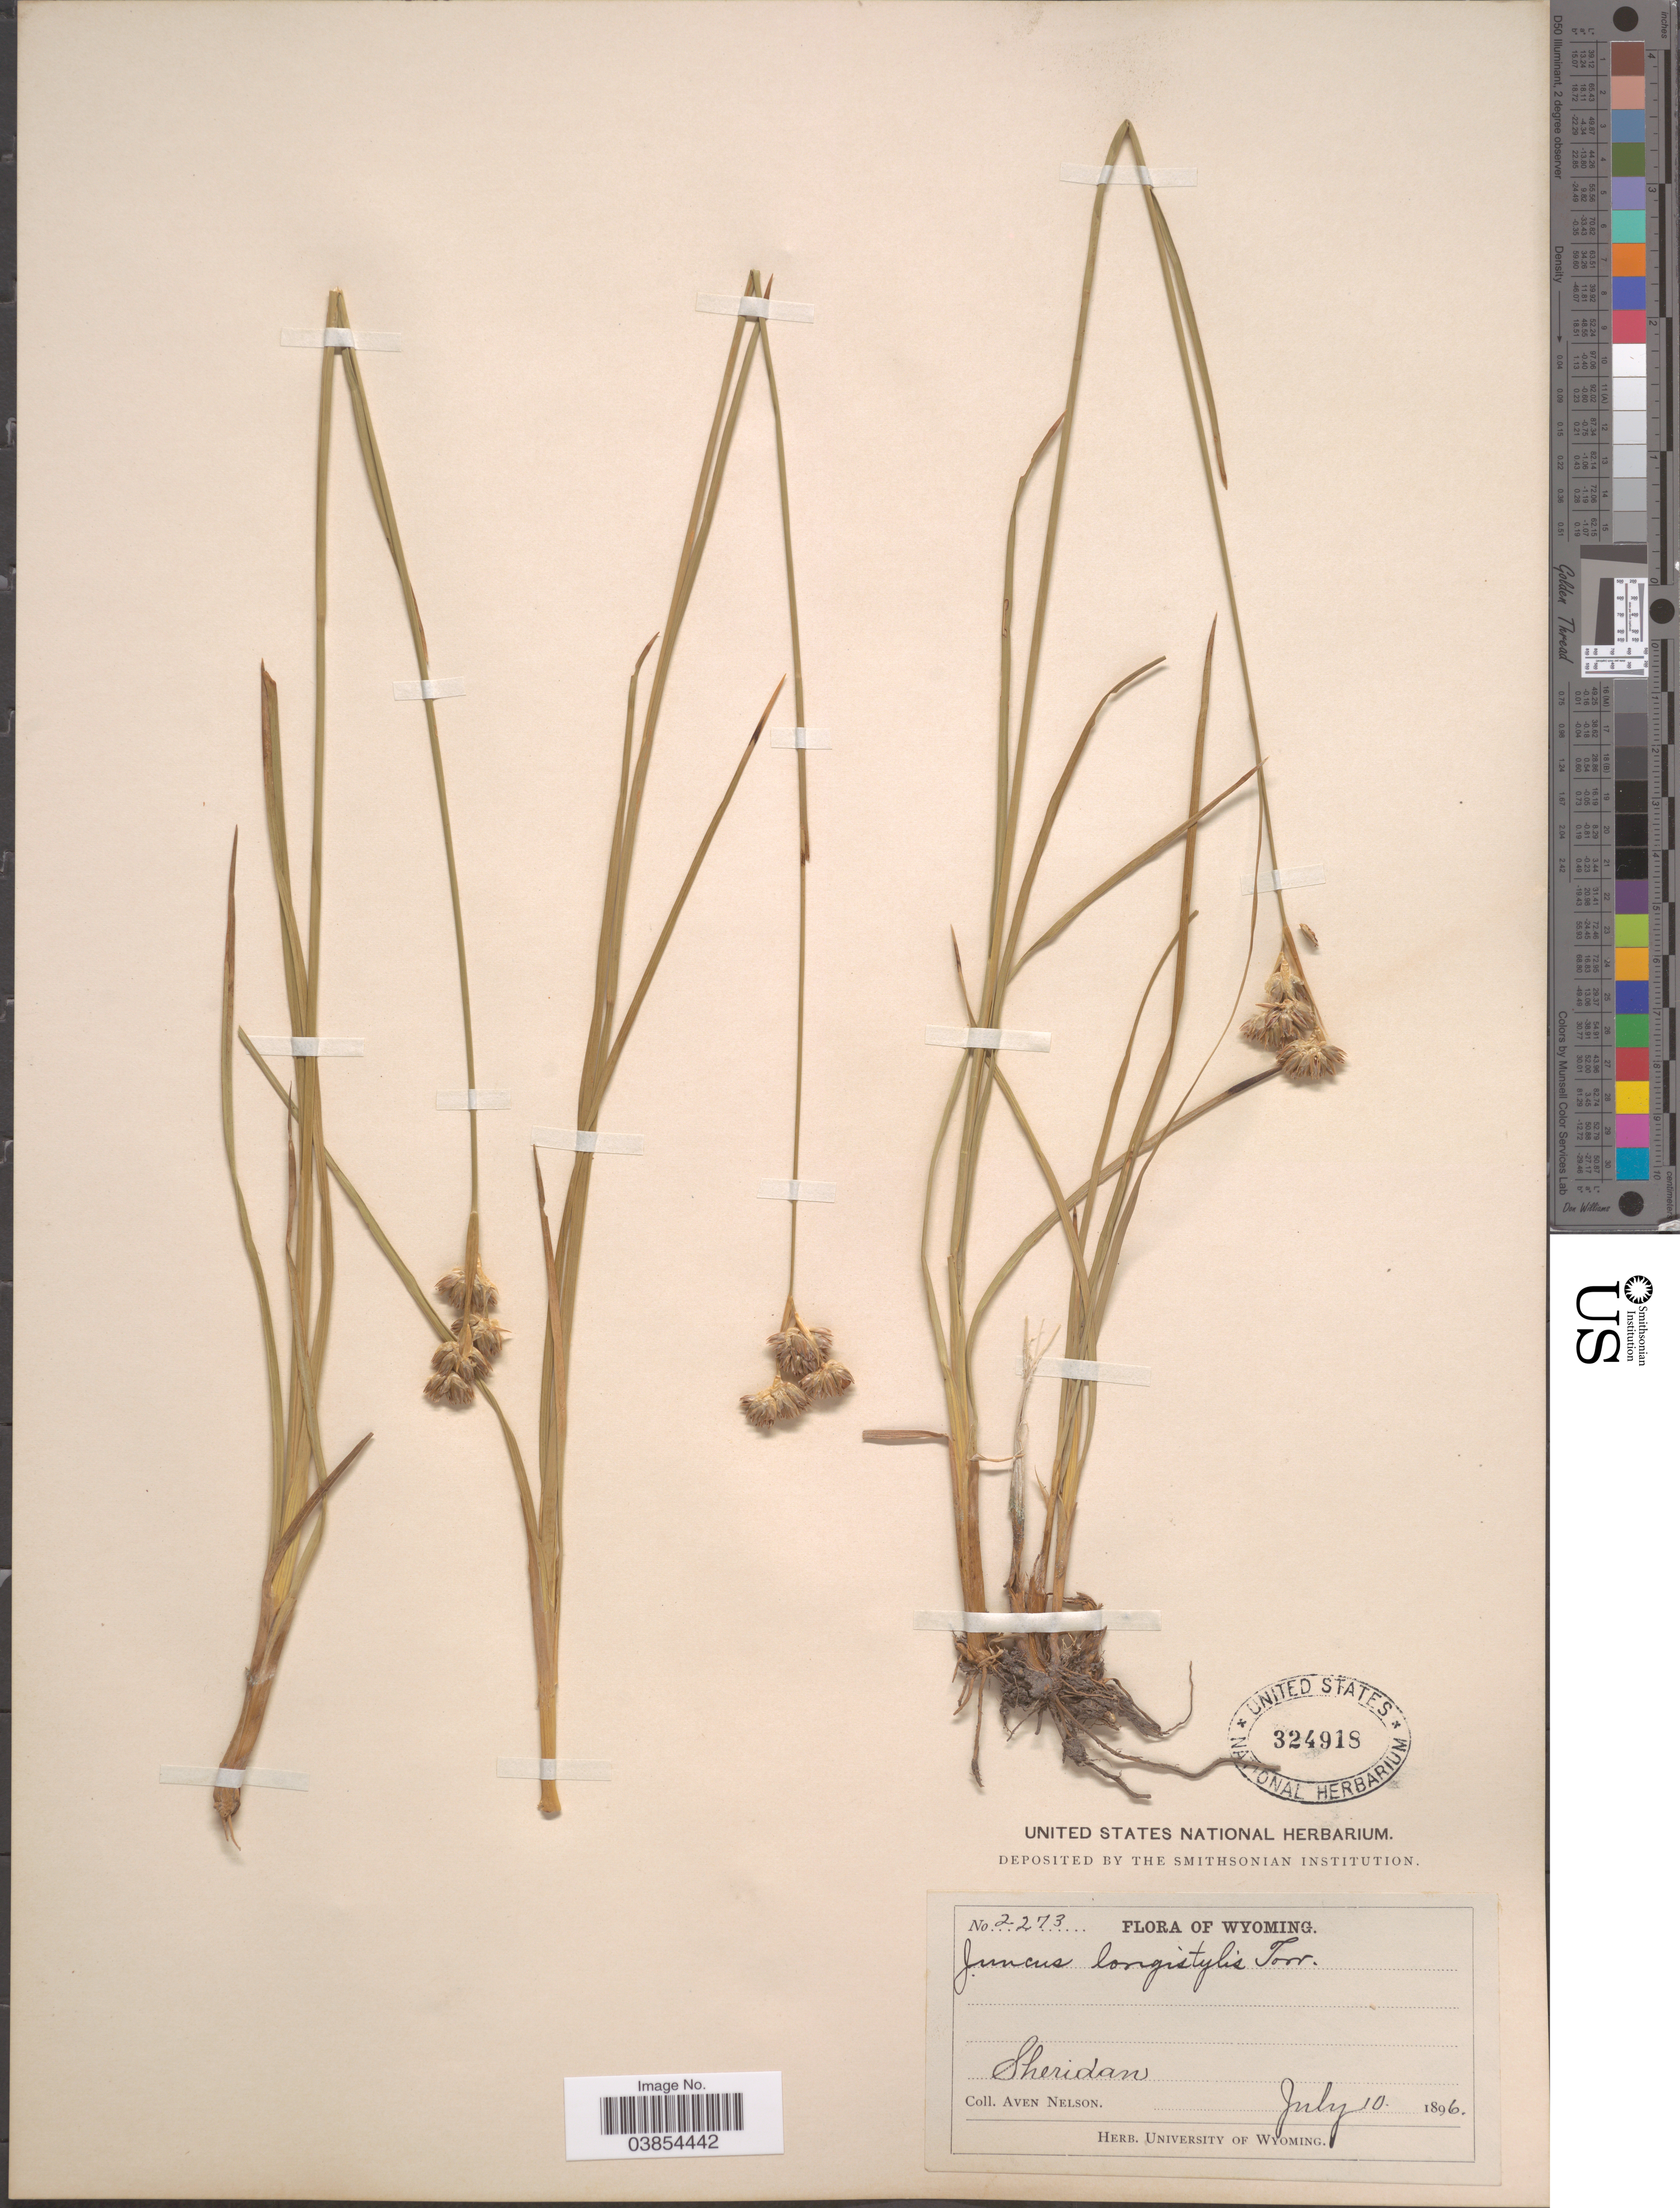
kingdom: Plantae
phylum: Tracheophyta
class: Liliopsida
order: Poales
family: Juncaceae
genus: Juncus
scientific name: Juncus longistylis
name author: Torr.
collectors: A. Nelson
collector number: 2273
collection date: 1896-07-10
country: United States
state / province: Wyoming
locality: Sheridan.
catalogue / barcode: US 324918